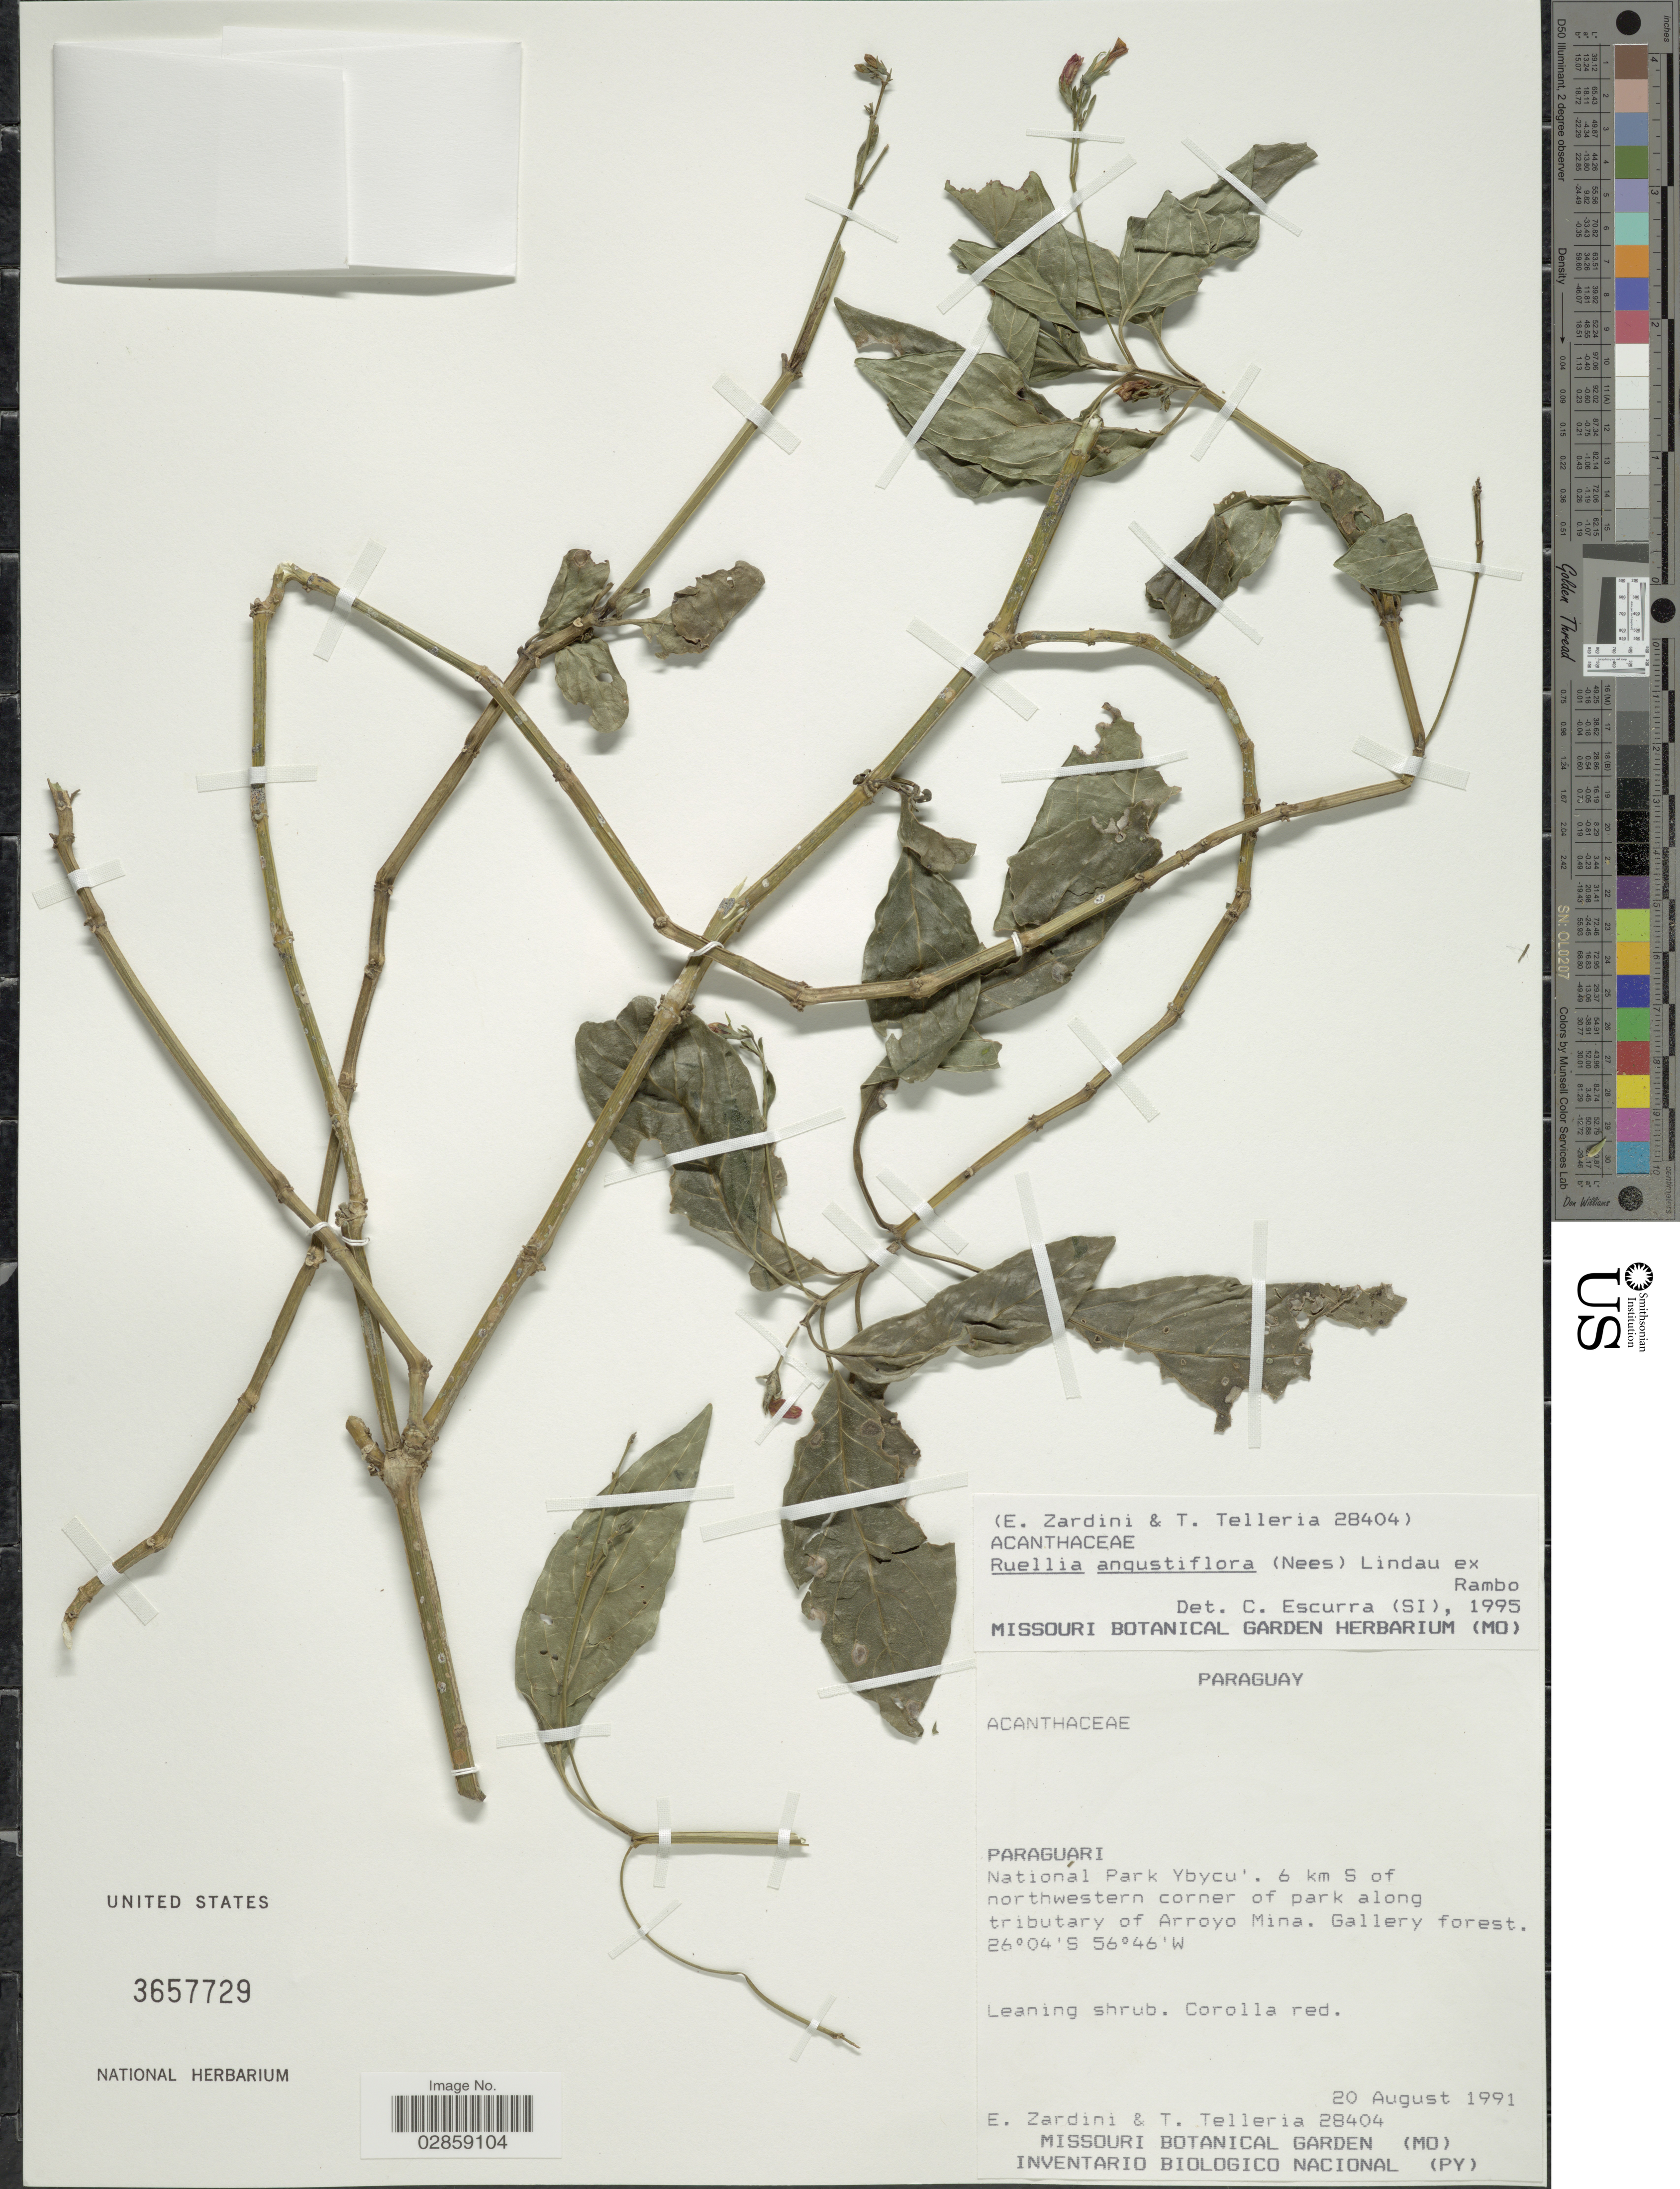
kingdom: Plantae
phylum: Tracheophyta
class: Magnoliopsida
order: Lamiales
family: Acanthaceae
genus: Ruellia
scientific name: Ruellia angustiflora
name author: (Nees) Lindau ex Rambo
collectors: E. M. Zardini & T. Telleria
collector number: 28404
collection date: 1991-08-20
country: Paraguay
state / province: Paraguari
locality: National Park Ybycu'. 6 km S of northwestern corner of park along tributary of Arroyo Mina.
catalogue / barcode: US 3657729